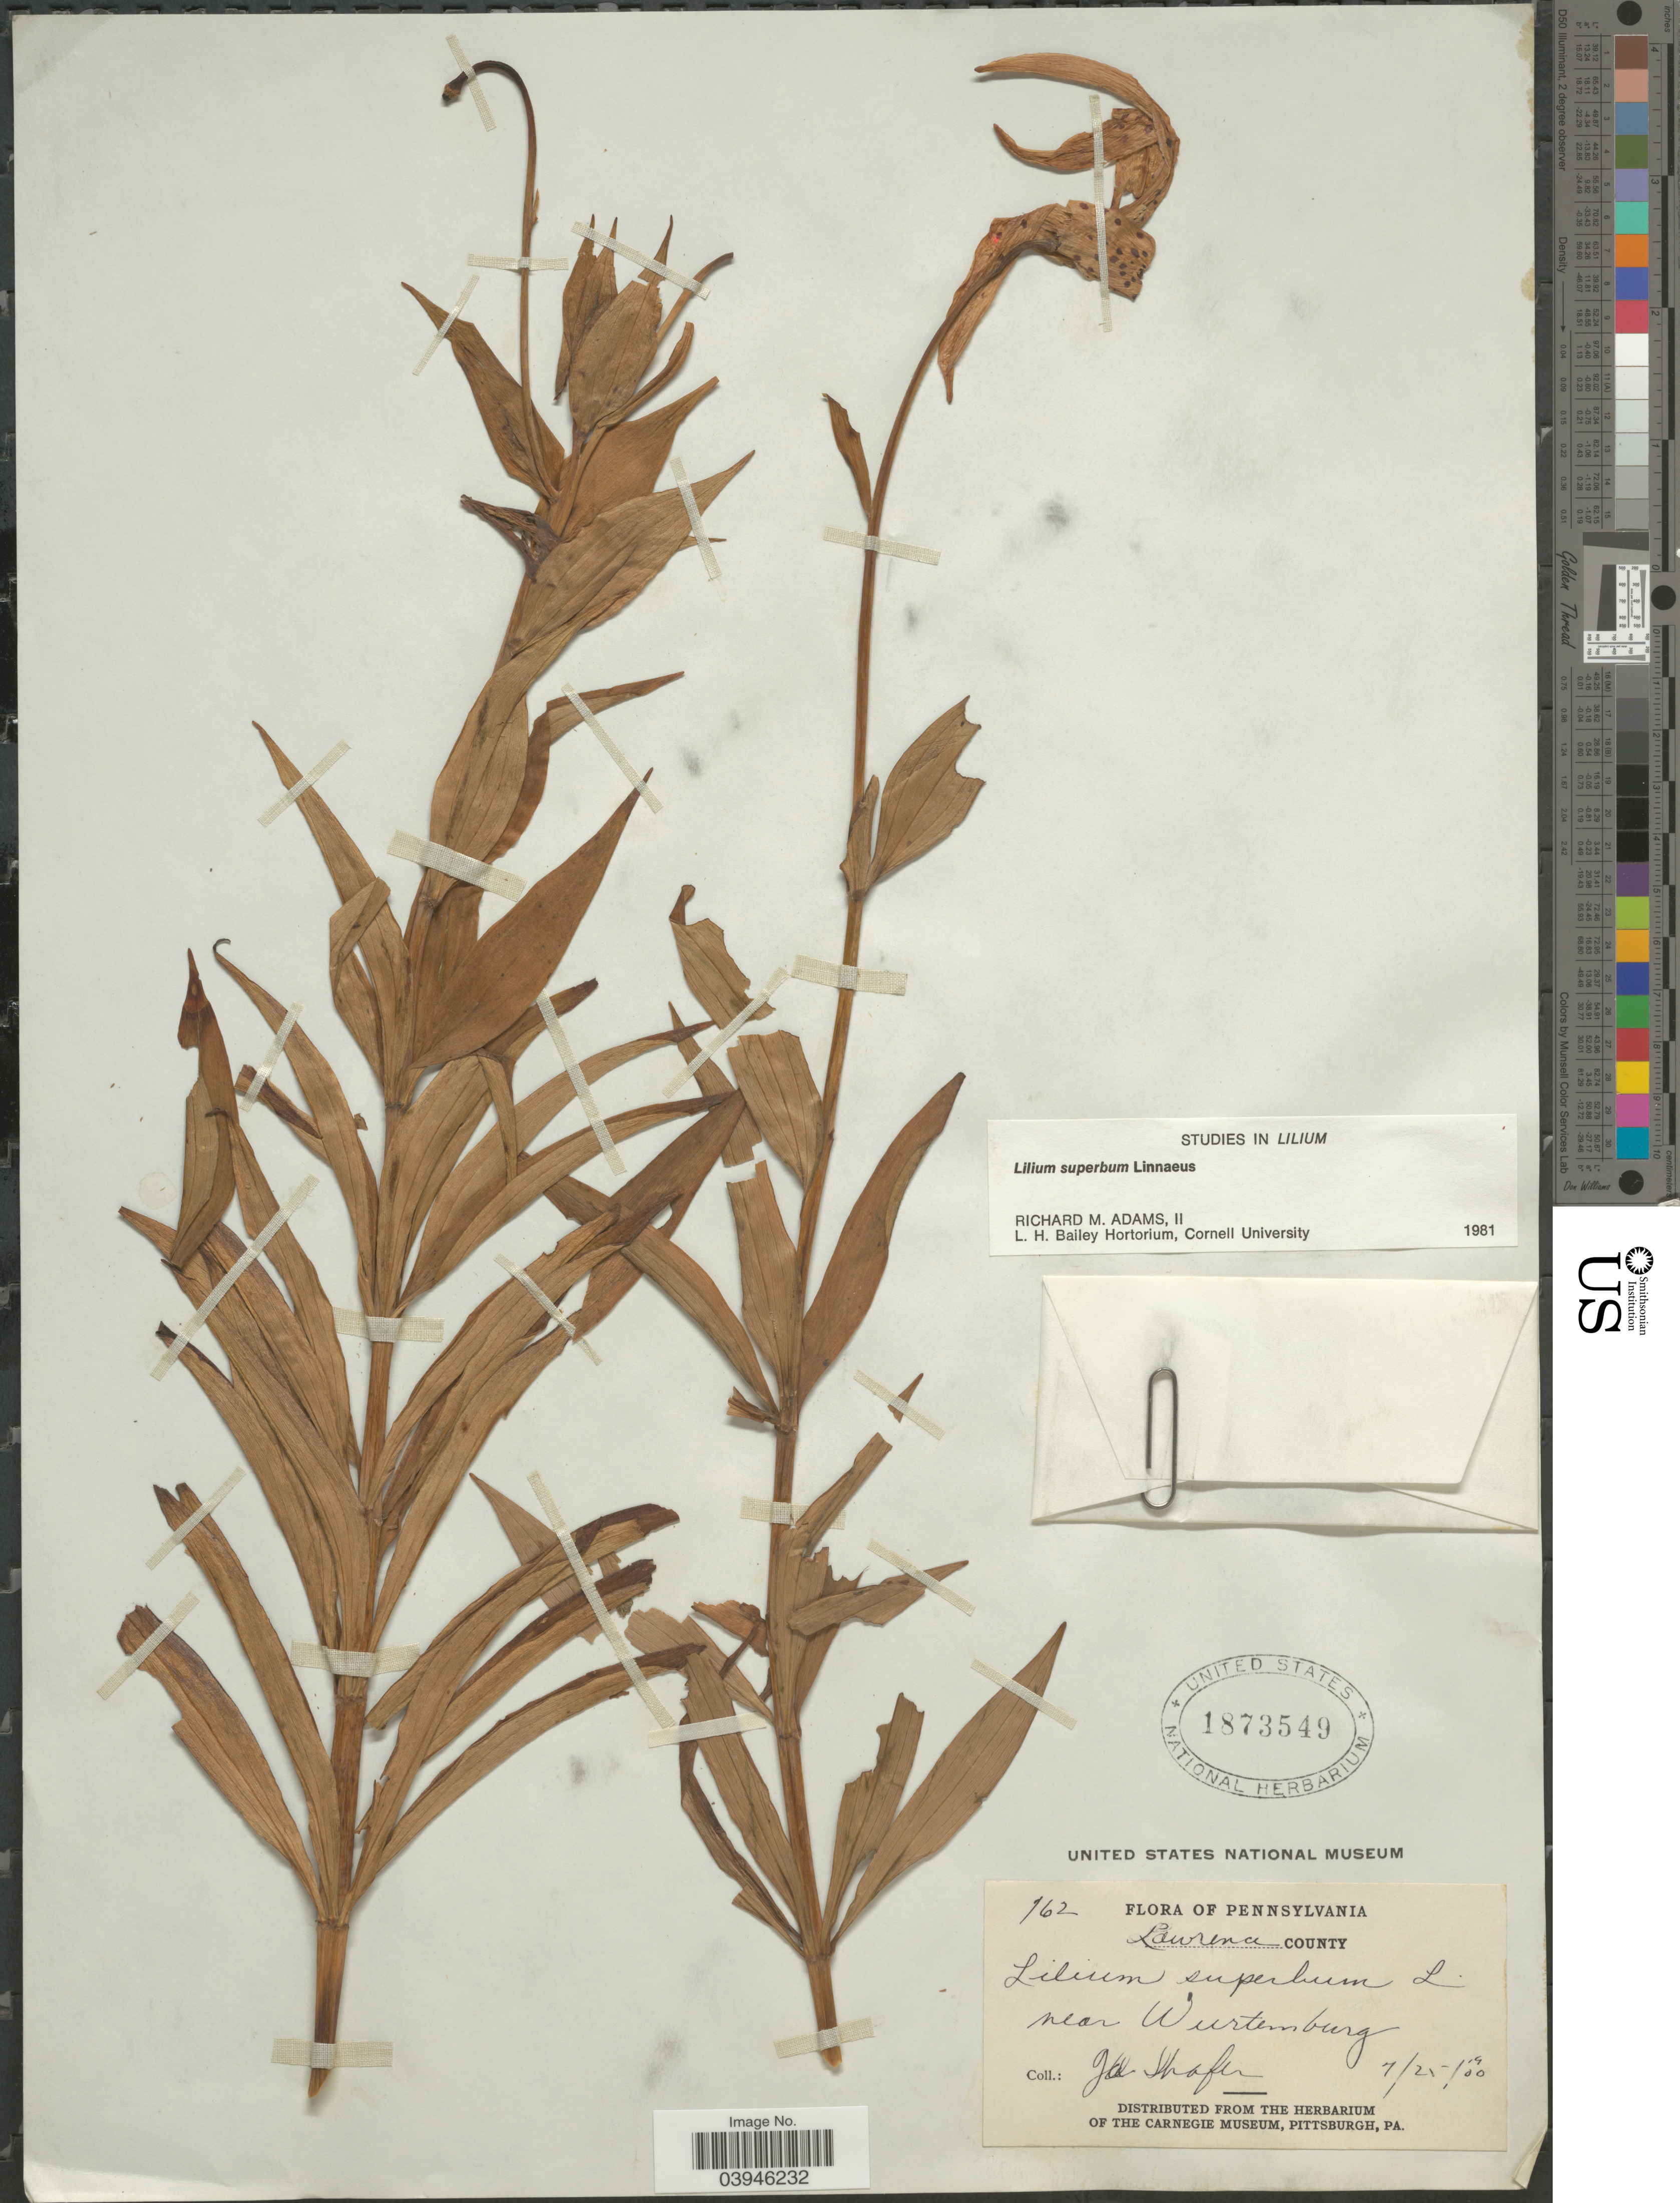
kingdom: Plantae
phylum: Tracheophyta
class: Liliopsida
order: Liliales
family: Liliaceae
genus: Lilium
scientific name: Lilium superbum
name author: L.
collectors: J. A. Shafer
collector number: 162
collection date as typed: Transcribed d/m/y: 25/7/0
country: United States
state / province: Pennsylvania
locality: Lawrence County. Near Wurtemburg.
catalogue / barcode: US 1873549